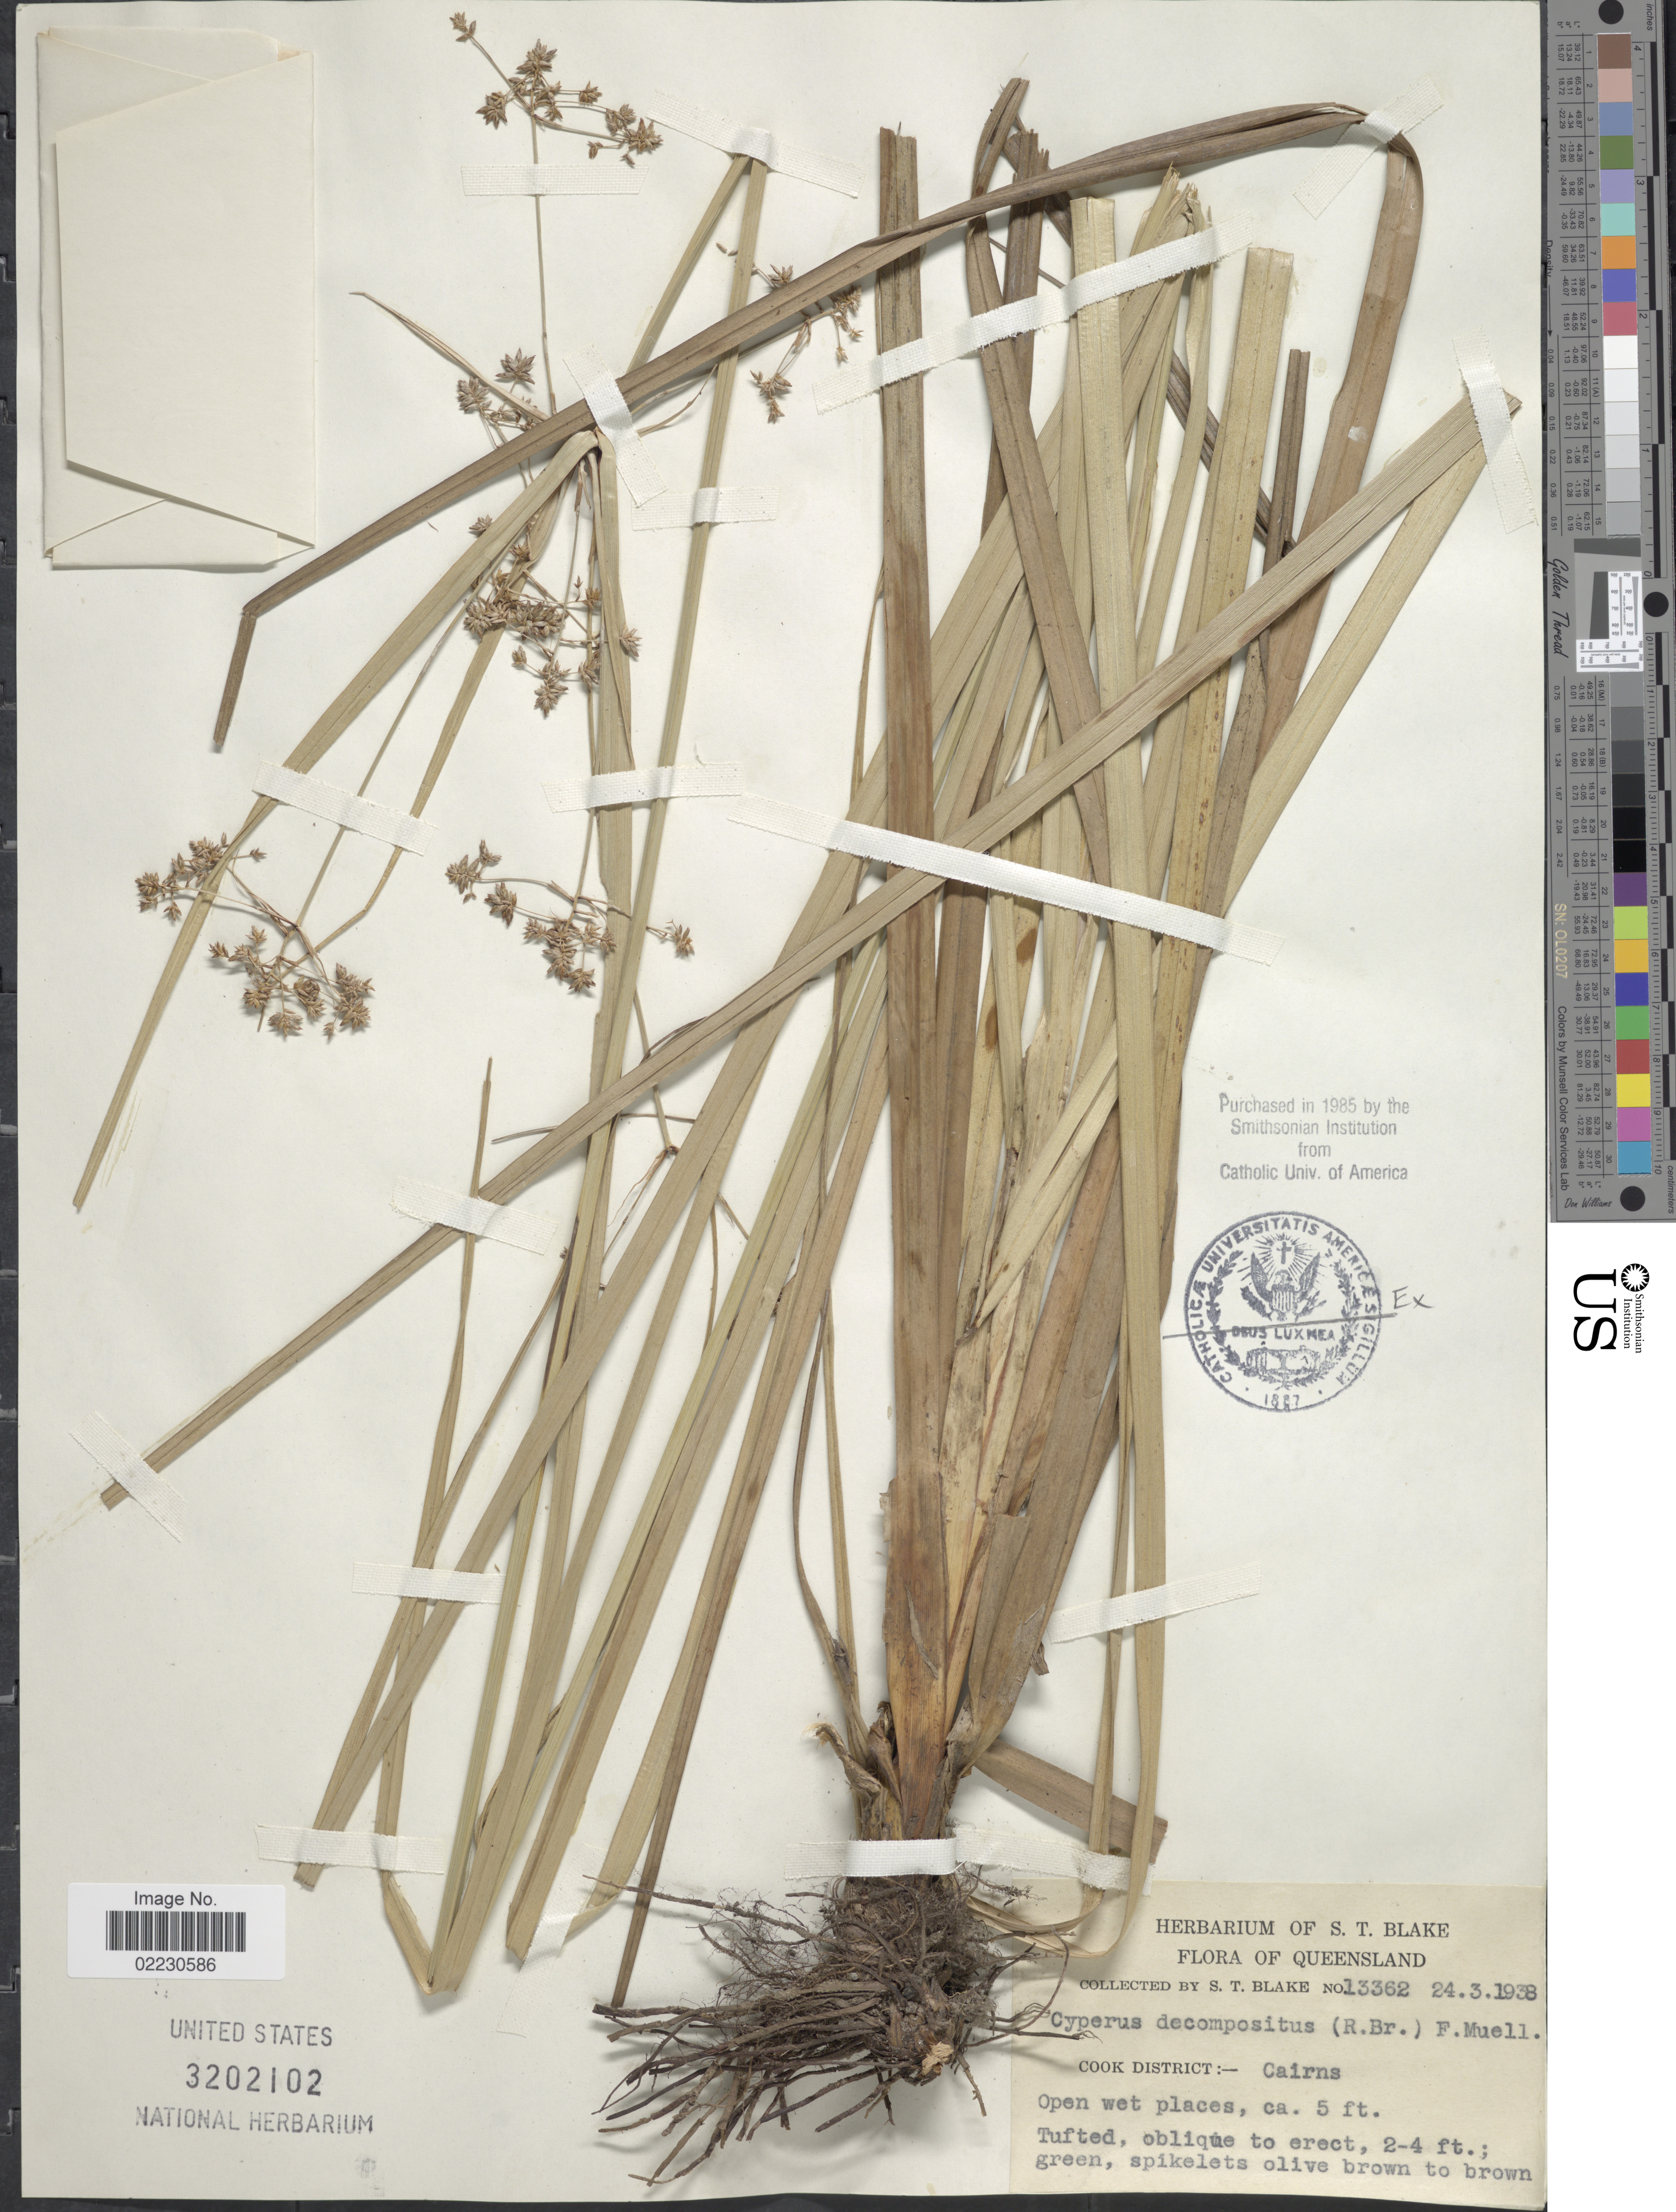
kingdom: Plantae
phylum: Tracheophyta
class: Liliopsida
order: Poales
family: Cyperaceae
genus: Cyperus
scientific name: Cyperus decompositus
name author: (R. Br.) F. Muell.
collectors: S. T. Blake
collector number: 13362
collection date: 1938-03-24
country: Australia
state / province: Queensland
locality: Cook District: - Cairns. Open wet places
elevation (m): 2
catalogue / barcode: US 3202102